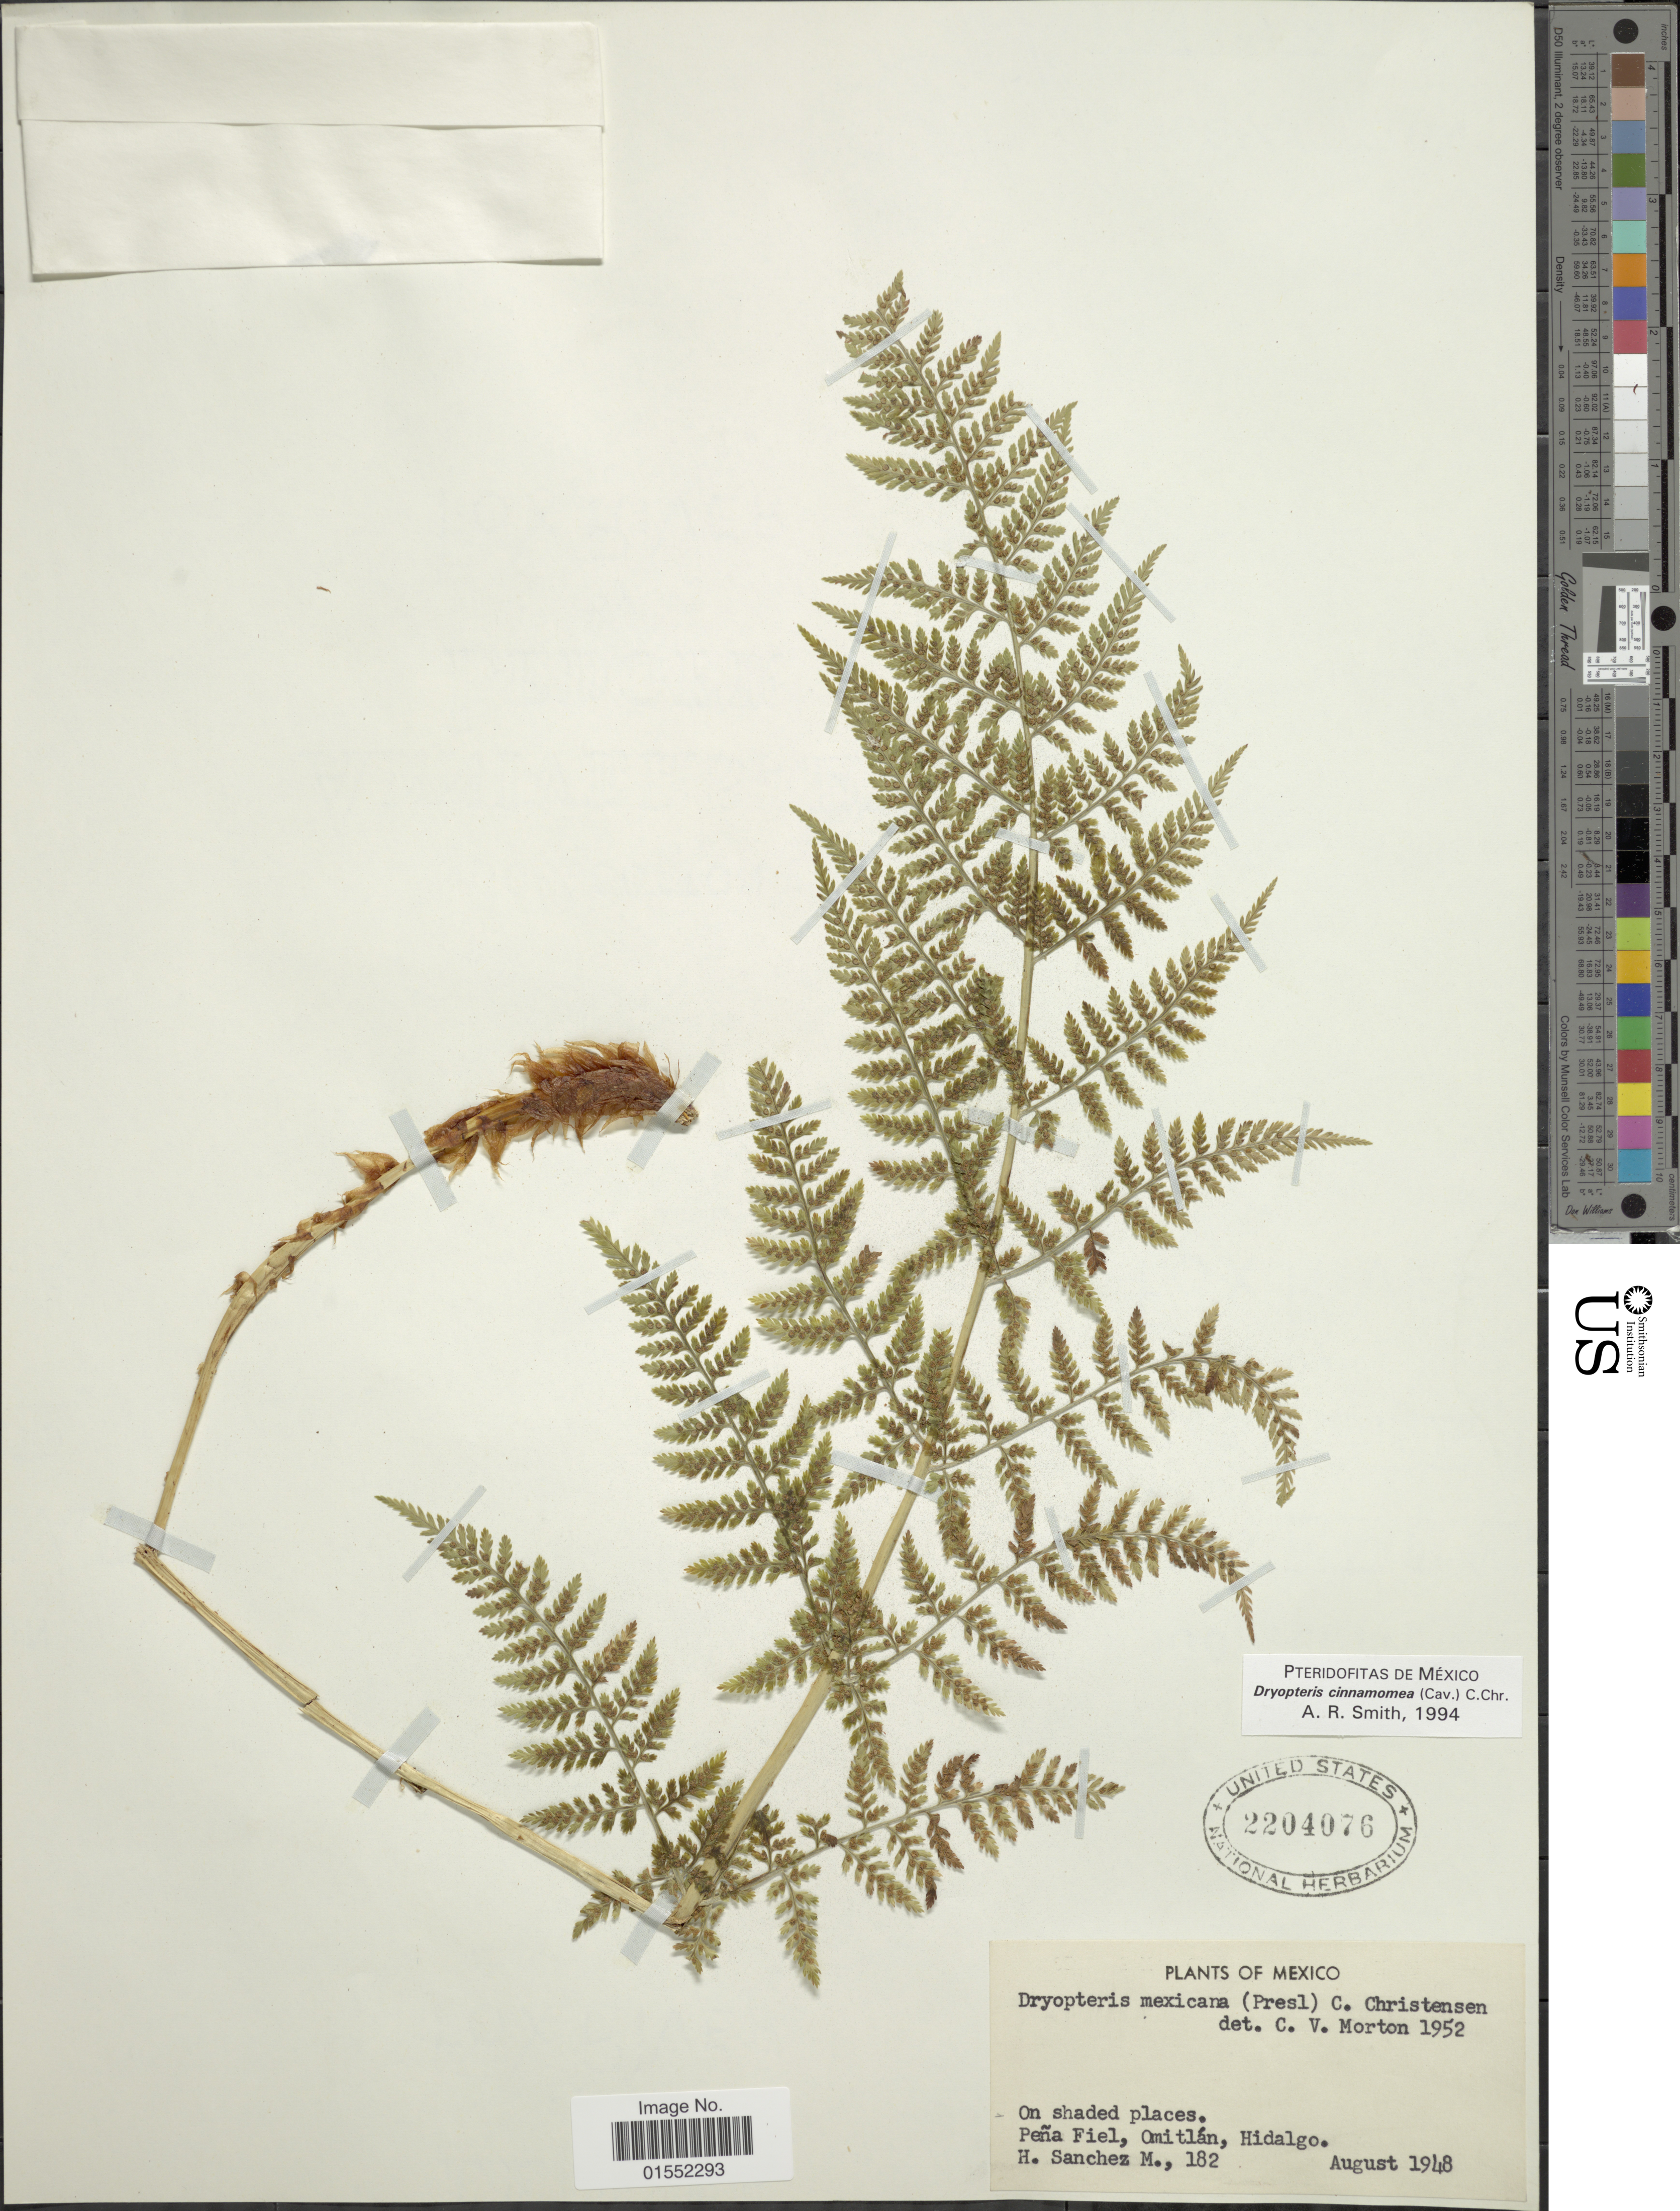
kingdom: Plantae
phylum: Tracheophyta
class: Polypodiopsida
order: Polypodiales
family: Dryopteridaceae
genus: Dryopteris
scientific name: Dryopteris cinnamomea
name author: (Cav.) C. Chr.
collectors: H. Sánchez-Mejorada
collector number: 182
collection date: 1948-08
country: Mexico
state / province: Hidalgo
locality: On shaded places, Peña Fiel, Omitlán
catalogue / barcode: US 2204076